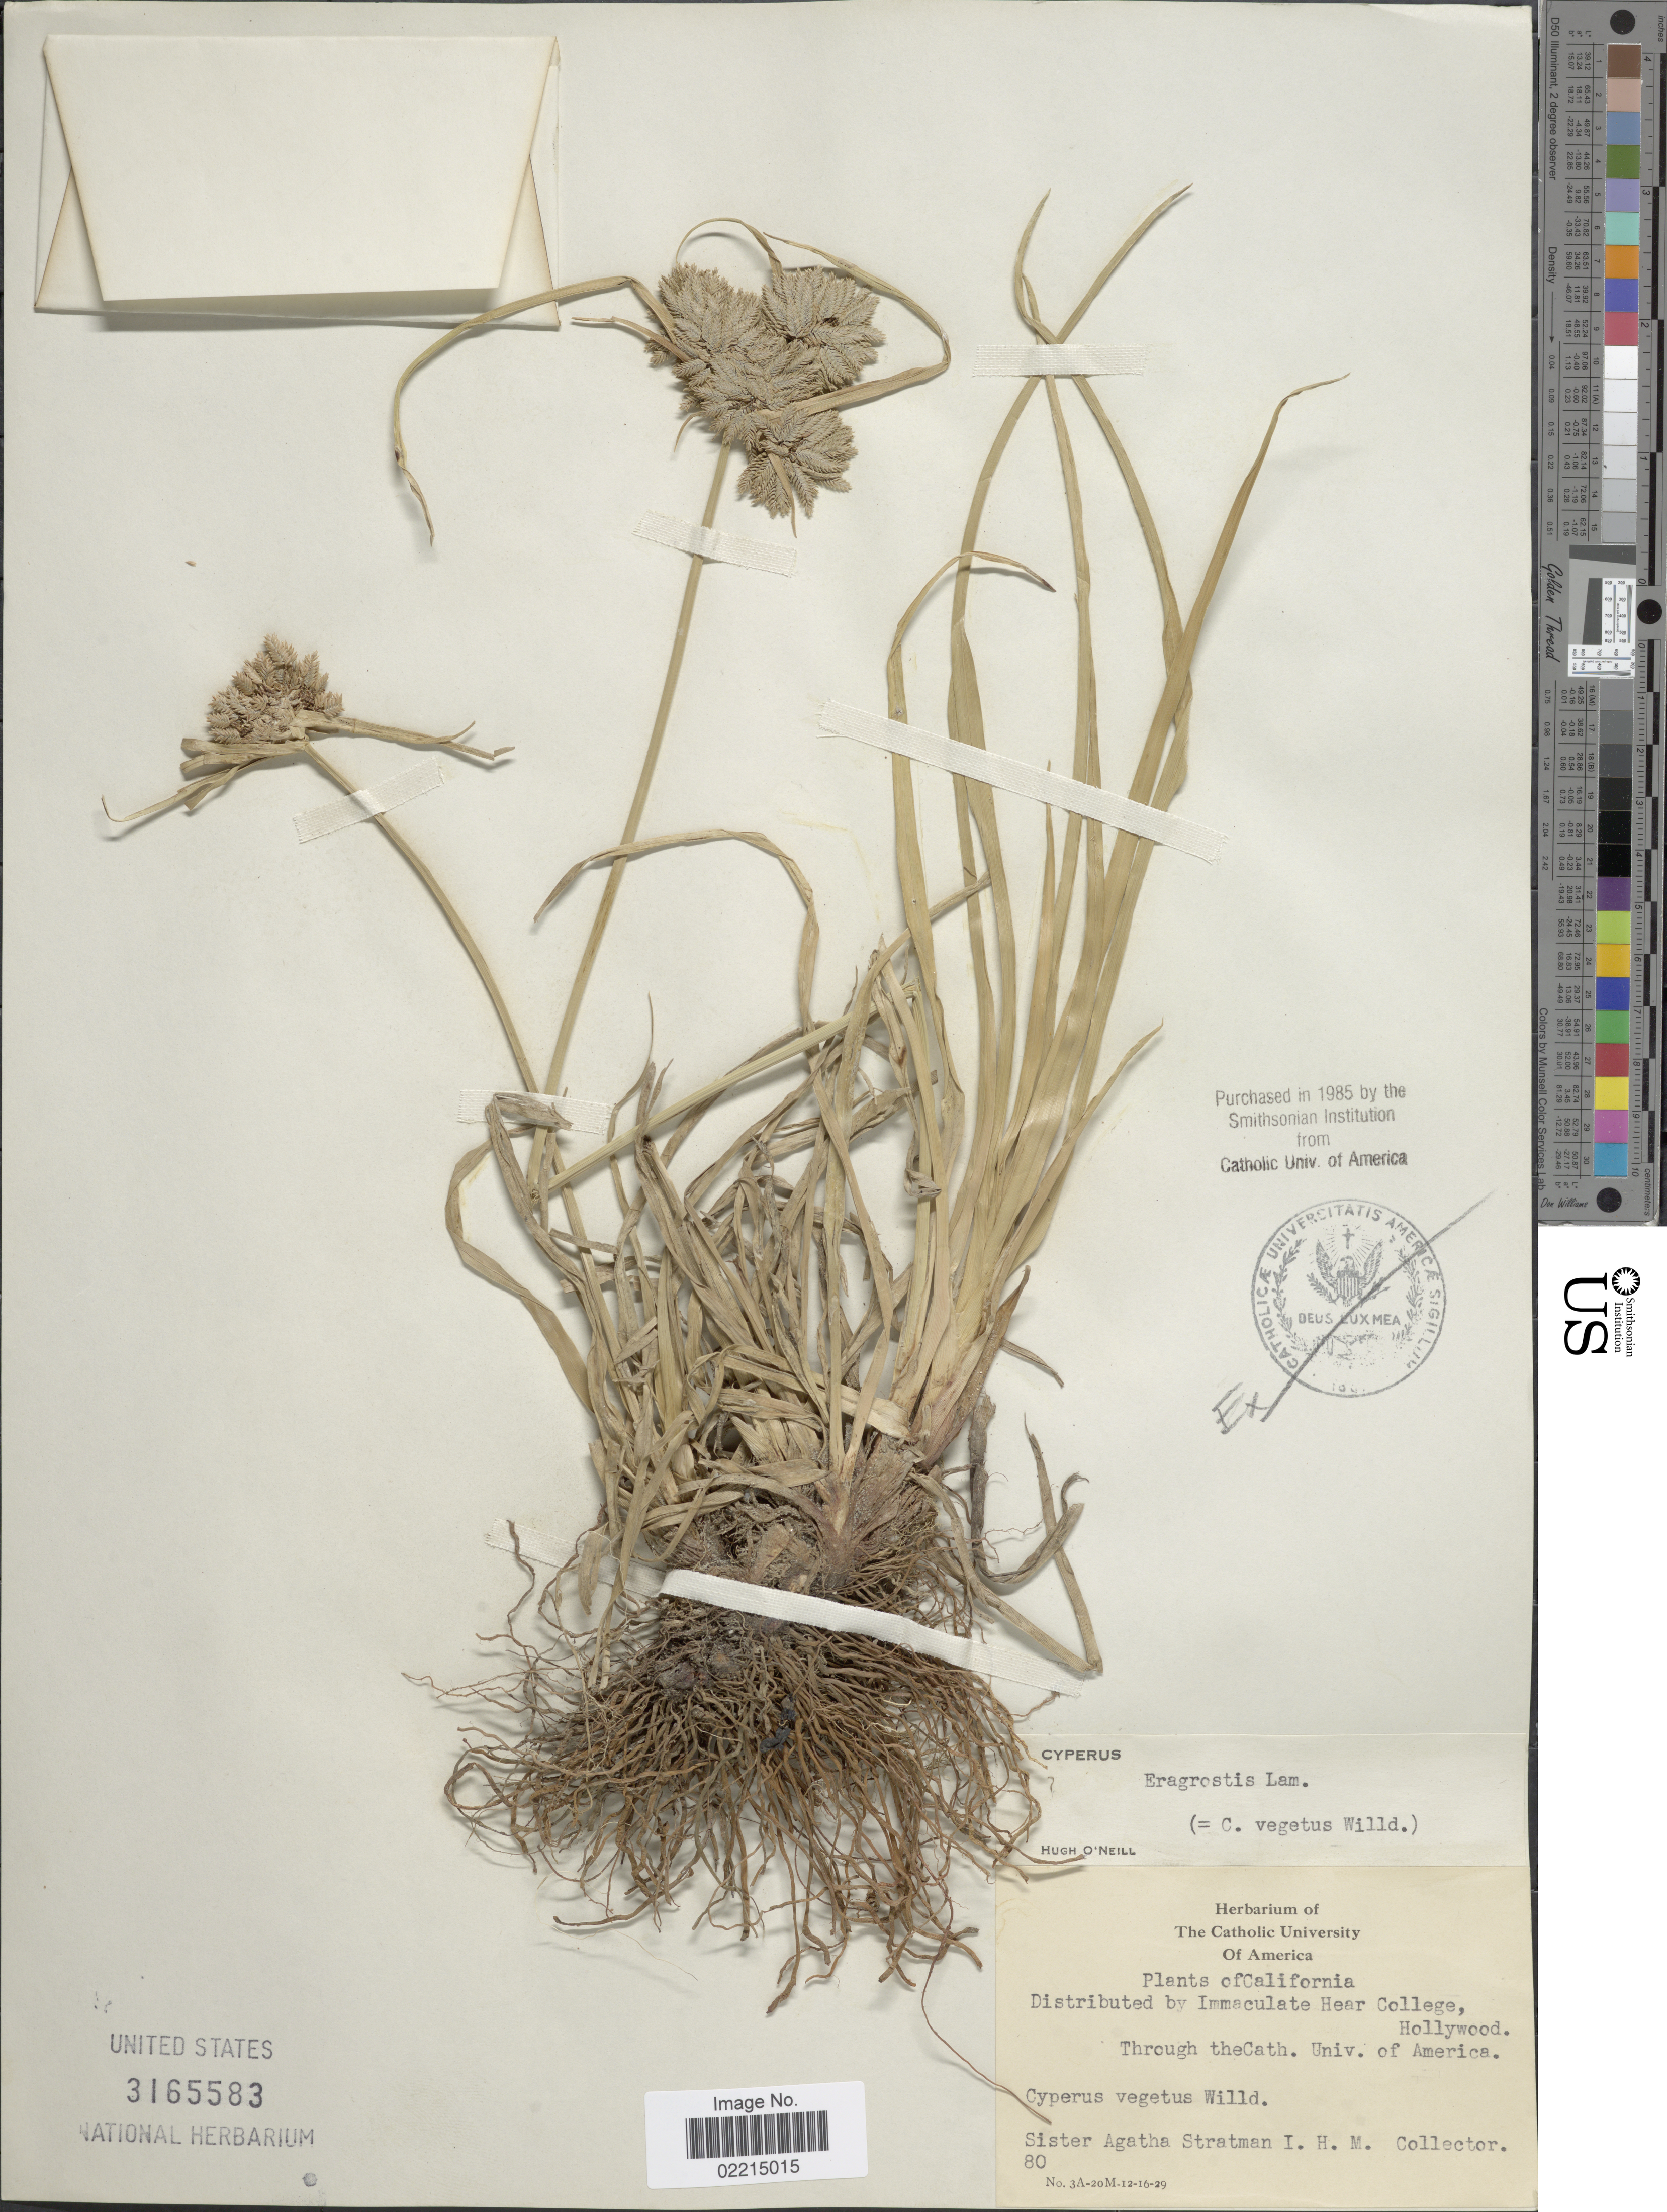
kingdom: Plantae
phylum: Tracheophyta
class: Liliopsida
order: Poales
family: Cyperaceae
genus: Cyperus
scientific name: Cyperus eragrostis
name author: Lam.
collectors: A. Stratman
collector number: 80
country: United States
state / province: California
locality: Immaculate Hear College, Hollywood. Through the Cath. Univ. of America [unsure placement]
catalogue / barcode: US 3165583